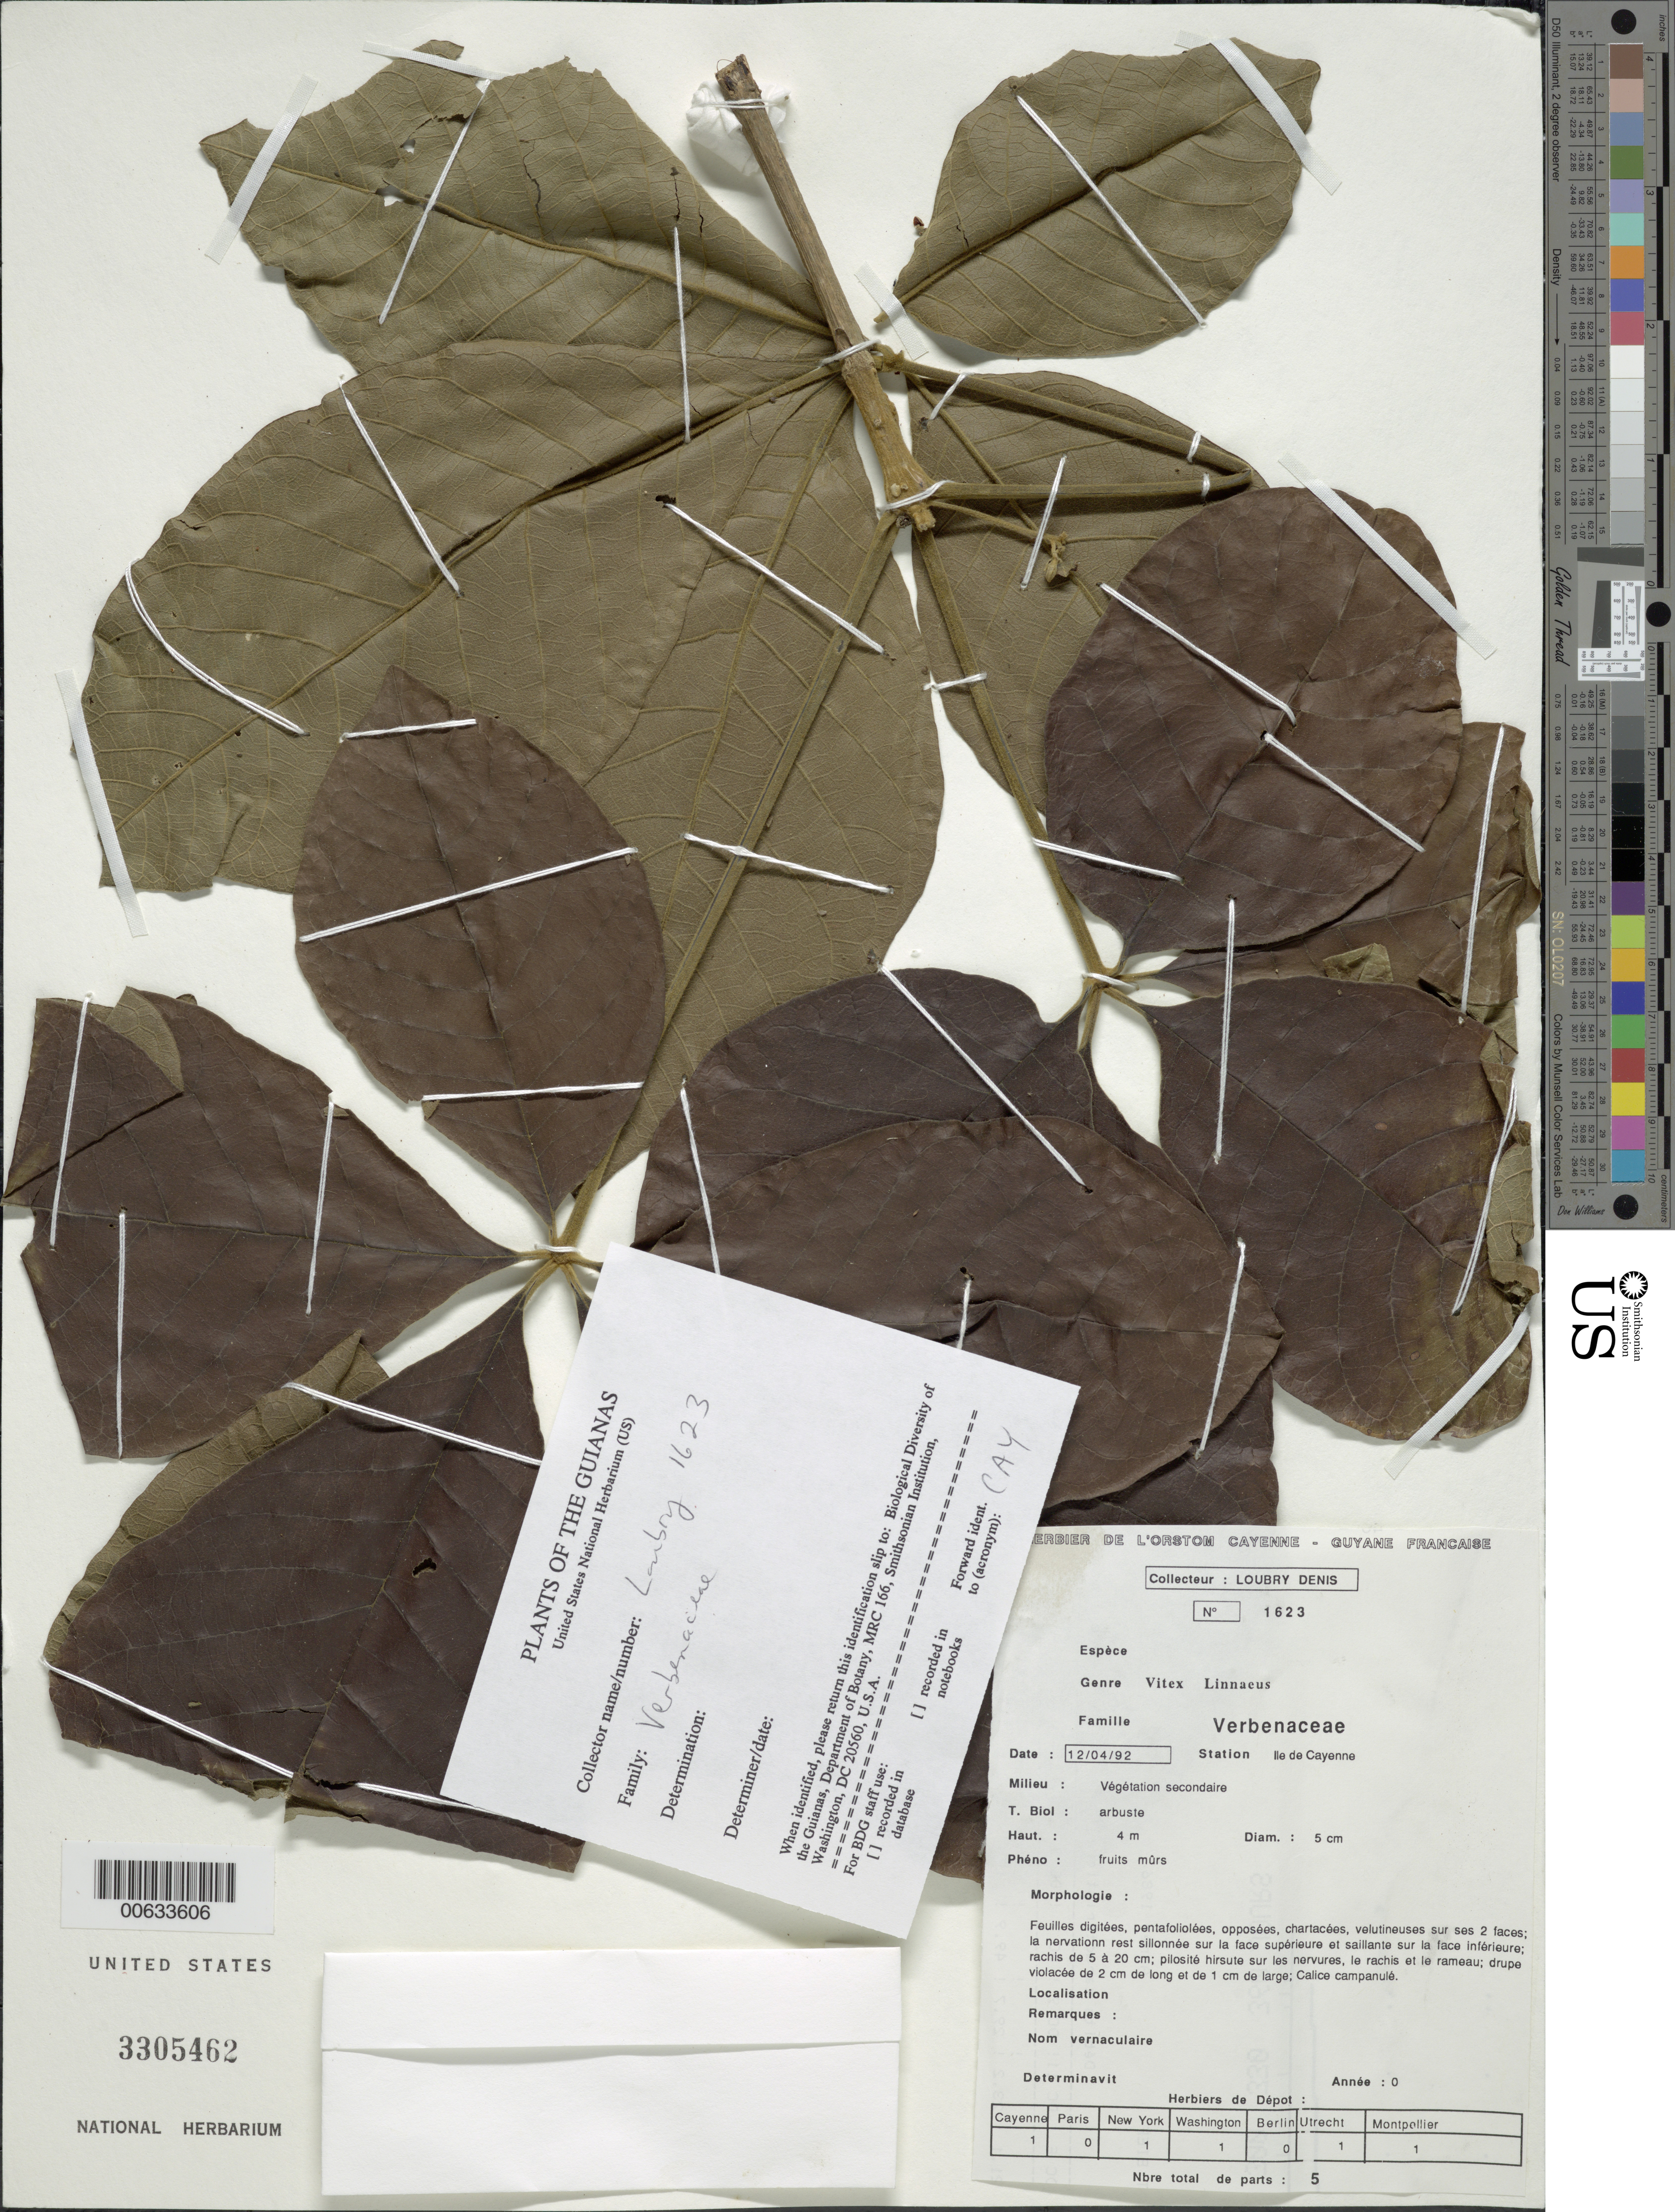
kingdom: Plantae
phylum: Tracheophyta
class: Magnoliopsida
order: Lamiales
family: Lamiaceae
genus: Vitex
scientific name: Vitex sp.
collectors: D. Loubry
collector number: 1623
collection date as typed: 12-Apr-92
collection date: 1992-04-12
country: French Guiana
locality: Ile de Cayenne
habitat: Vegetation secondaire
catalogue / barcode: US 3305462